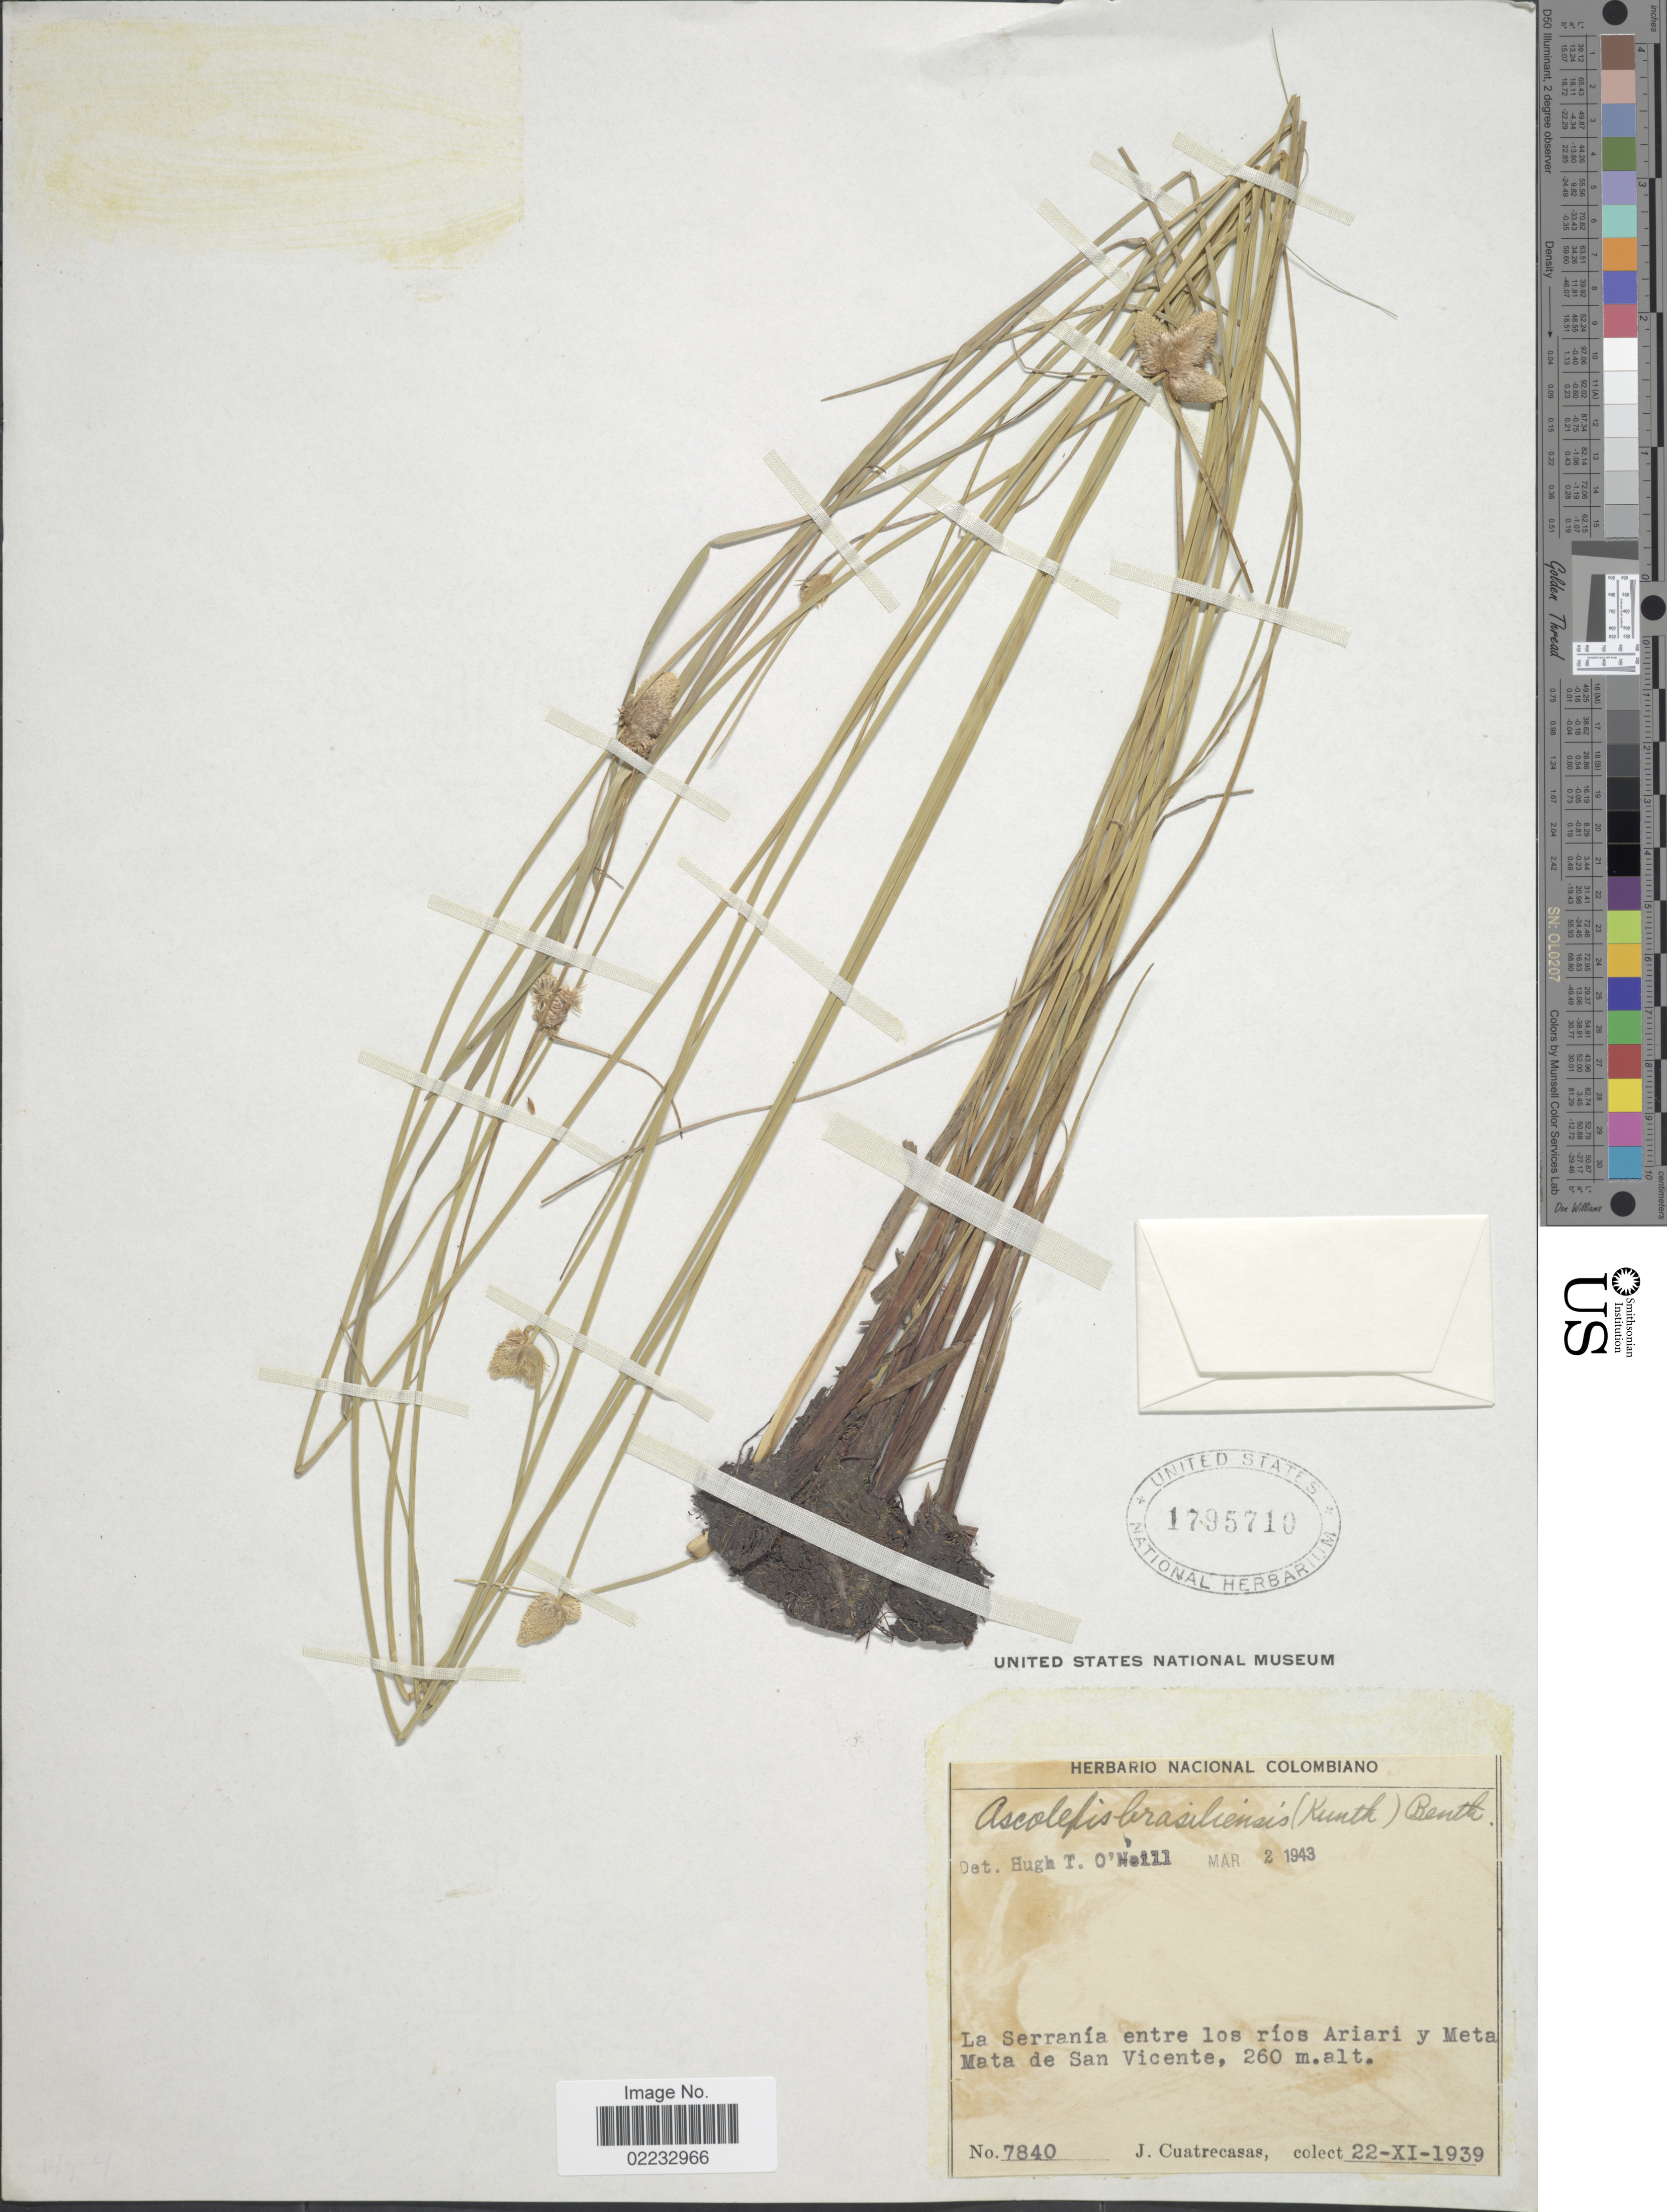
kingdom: Plantae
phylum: Tracheophyta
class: Liliopsida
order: Poales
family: Cyperaceae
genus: Cyperus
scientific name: Cyperus brasiliensis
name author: (Kunth) Bauters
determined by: Strong, M. T., (US), Smithsonian Institution - National Museum of Natural History (UNITED STATES)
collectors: J. Cuatrecasas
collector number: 7840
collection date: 1939-11-22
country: Colombia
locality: La Serrania entre los rios Ariari y Meta Mata de San Vicente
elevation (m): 260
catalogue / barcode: US 1795710